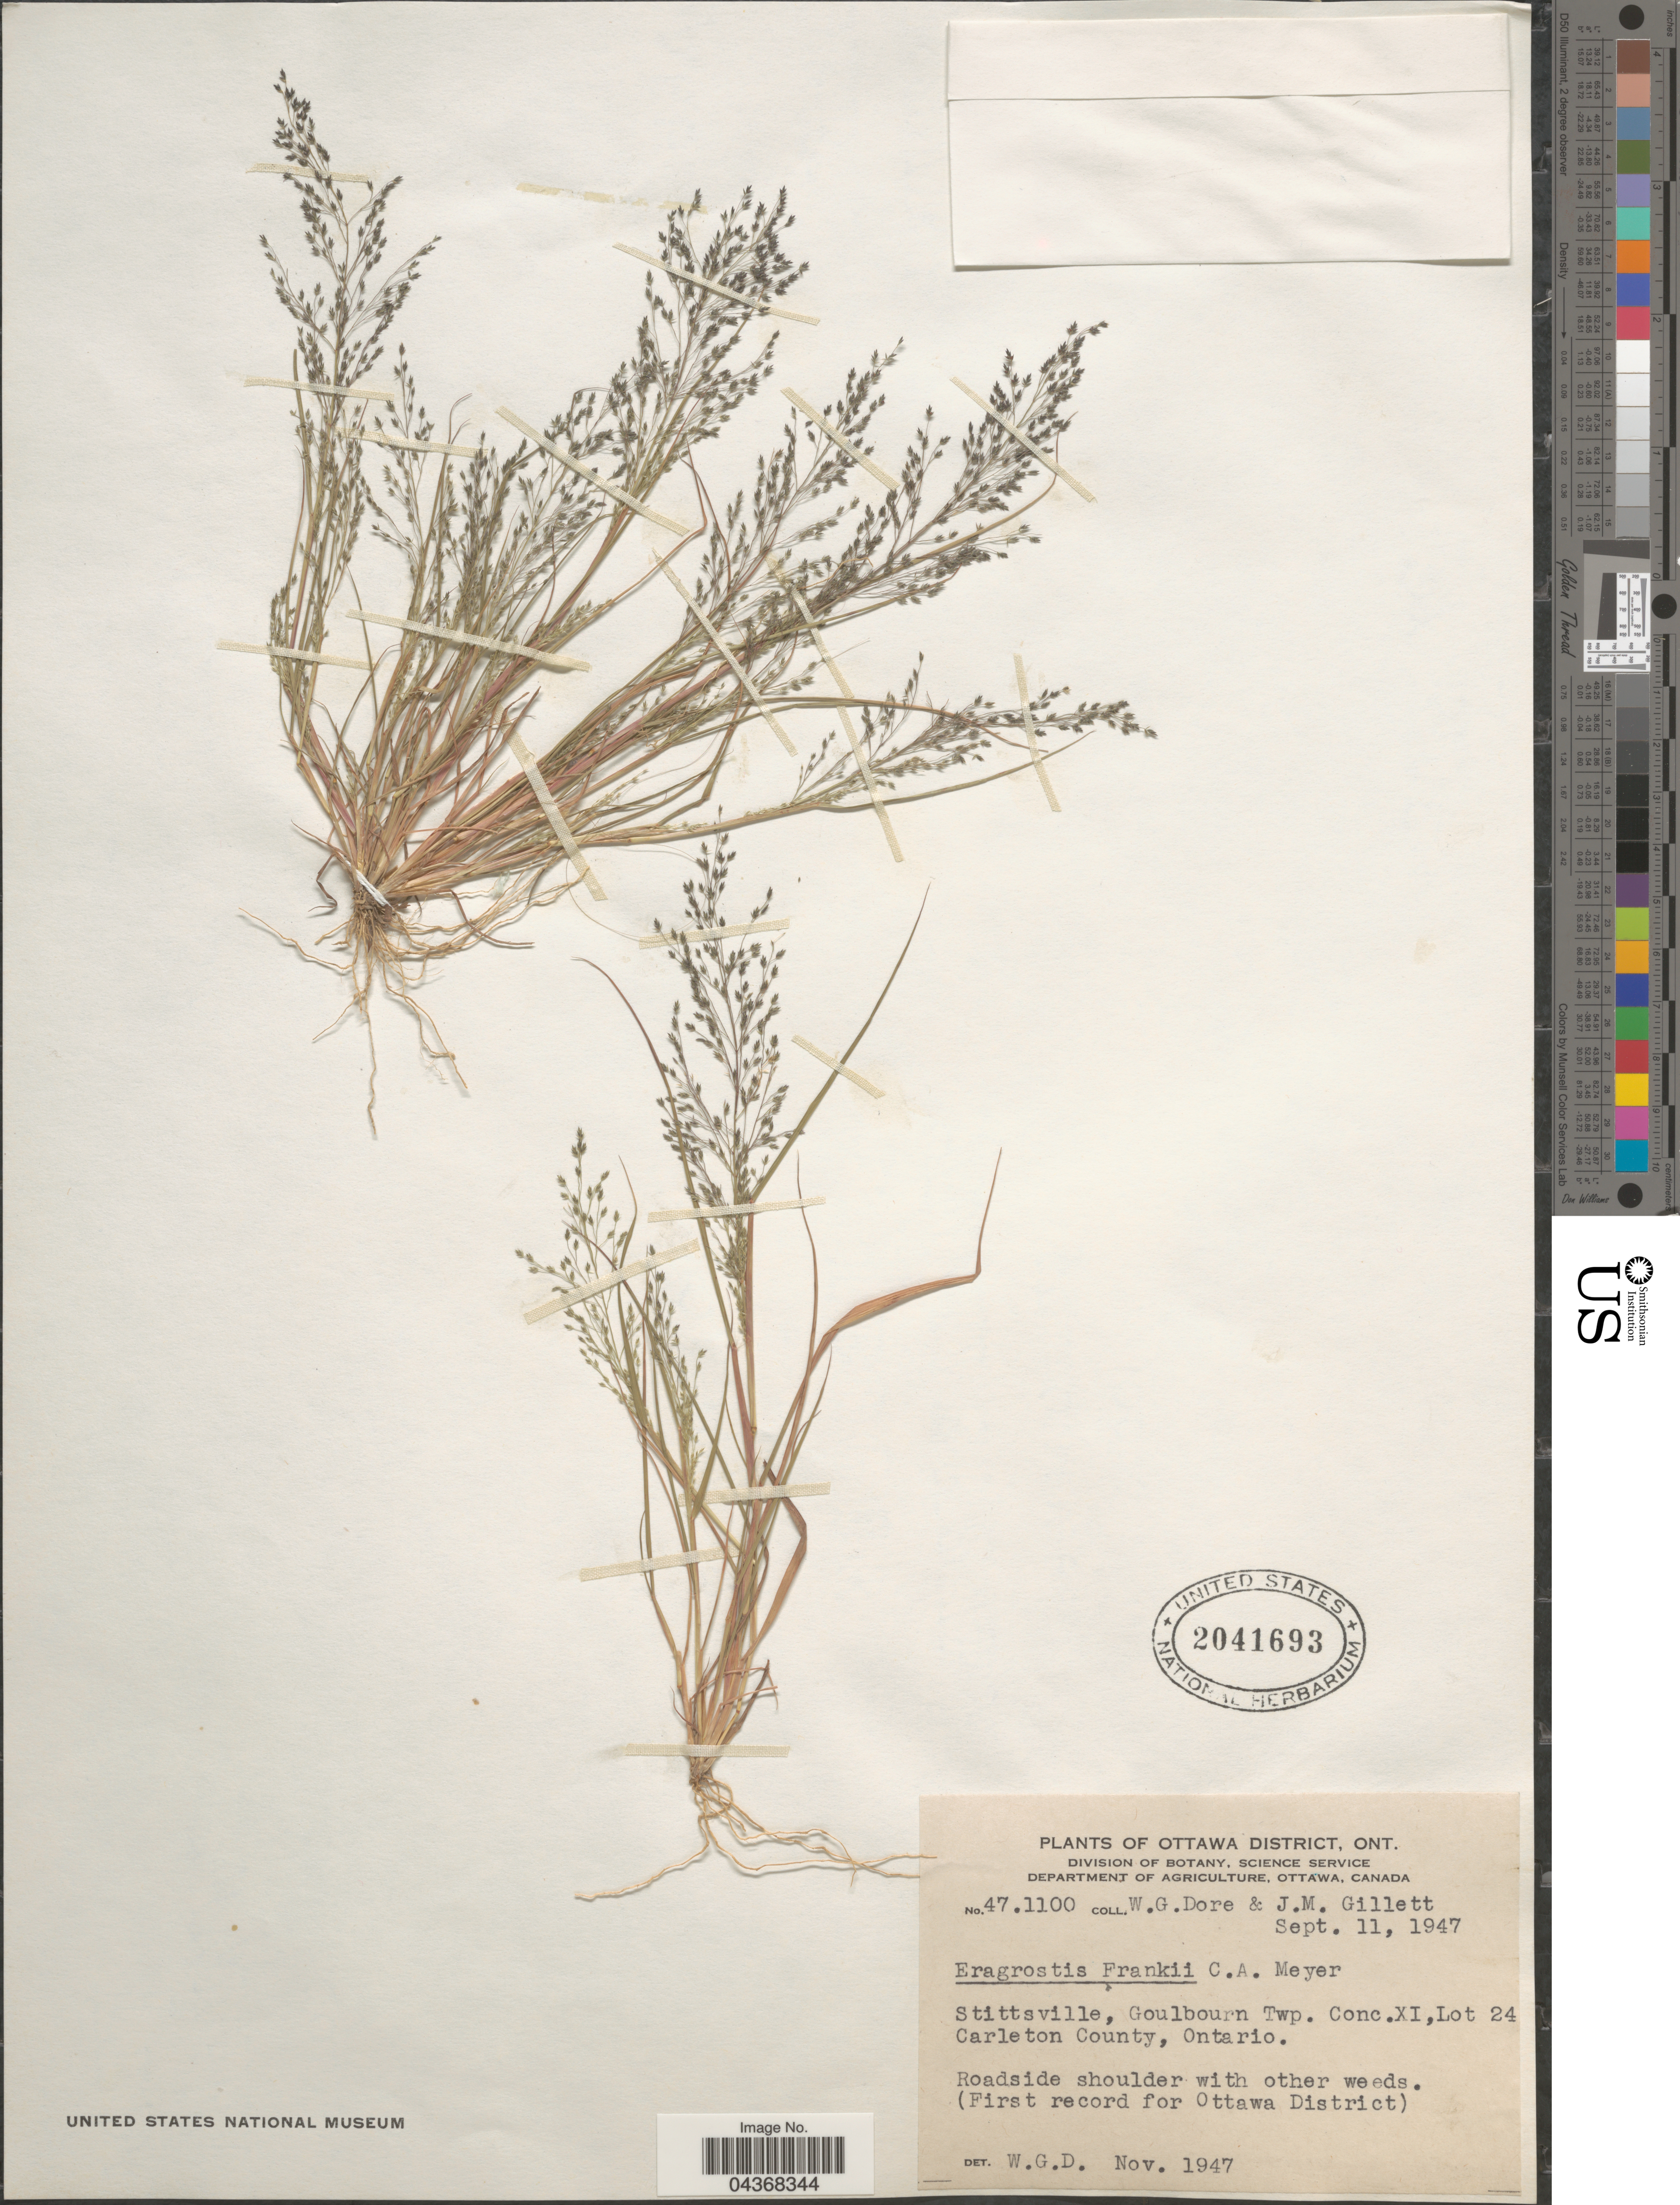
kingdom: Plantae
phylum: Tracheophyta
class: Liliopsida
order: Poales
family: Poaceae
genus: Eragrostis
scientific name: Eragrostis frankii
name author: C.A. Mey. ex Steud.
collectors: W. Dore & J. M. Gillett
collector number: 471100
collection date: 1947-09-11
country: Canada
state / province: Ontario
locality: Ottawa District. Stittsville, Goulbourn Twp. Conc. XI, Lot 24. Carleton County.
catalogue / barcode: US 2041693